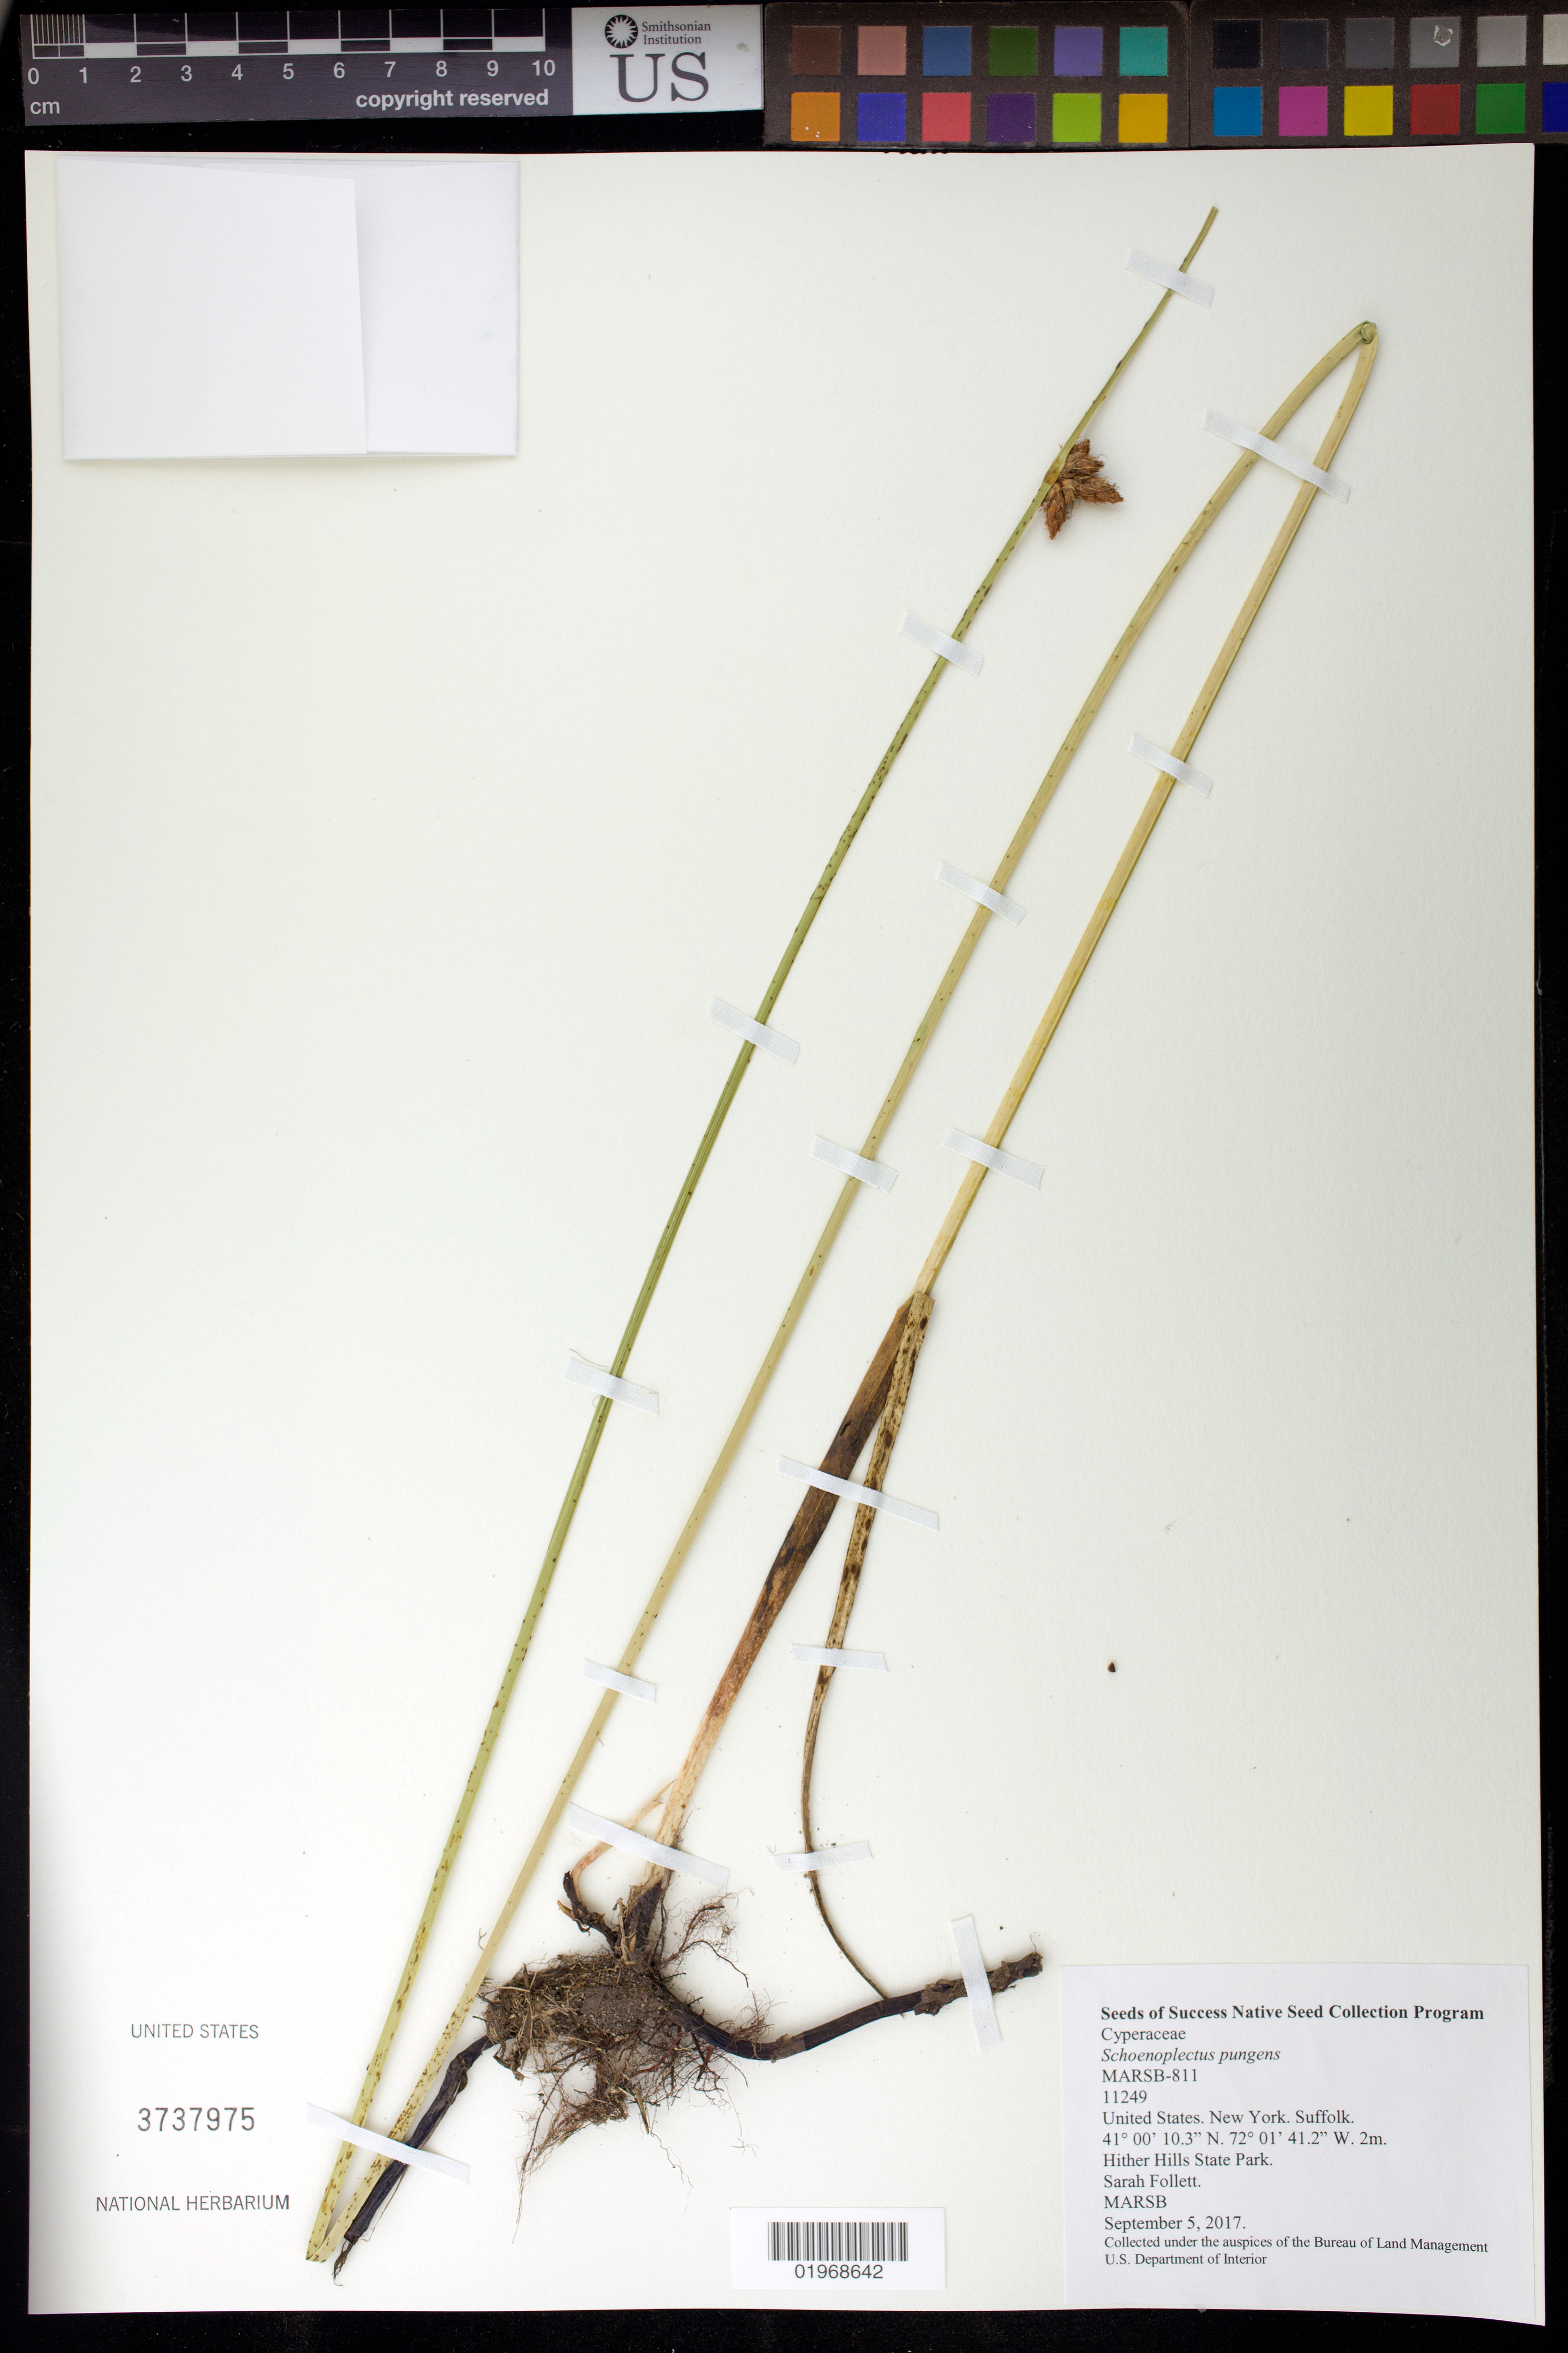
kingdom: Plantae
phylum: Tracheophyta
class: Liliopsida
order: Poales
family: Cyperaceae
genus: Schoenoplectus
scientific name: Schoenoplectus pungens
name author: (Vahl) Palla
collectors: S. Follett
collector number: MARSB-811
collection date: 2017-09-05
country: United States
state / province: New York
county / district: Suffolk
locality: Hither Hills SP, Western Park Boundary on Montauk Highway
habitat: Tidal Marsh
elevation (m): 2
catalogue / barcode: US 3737975